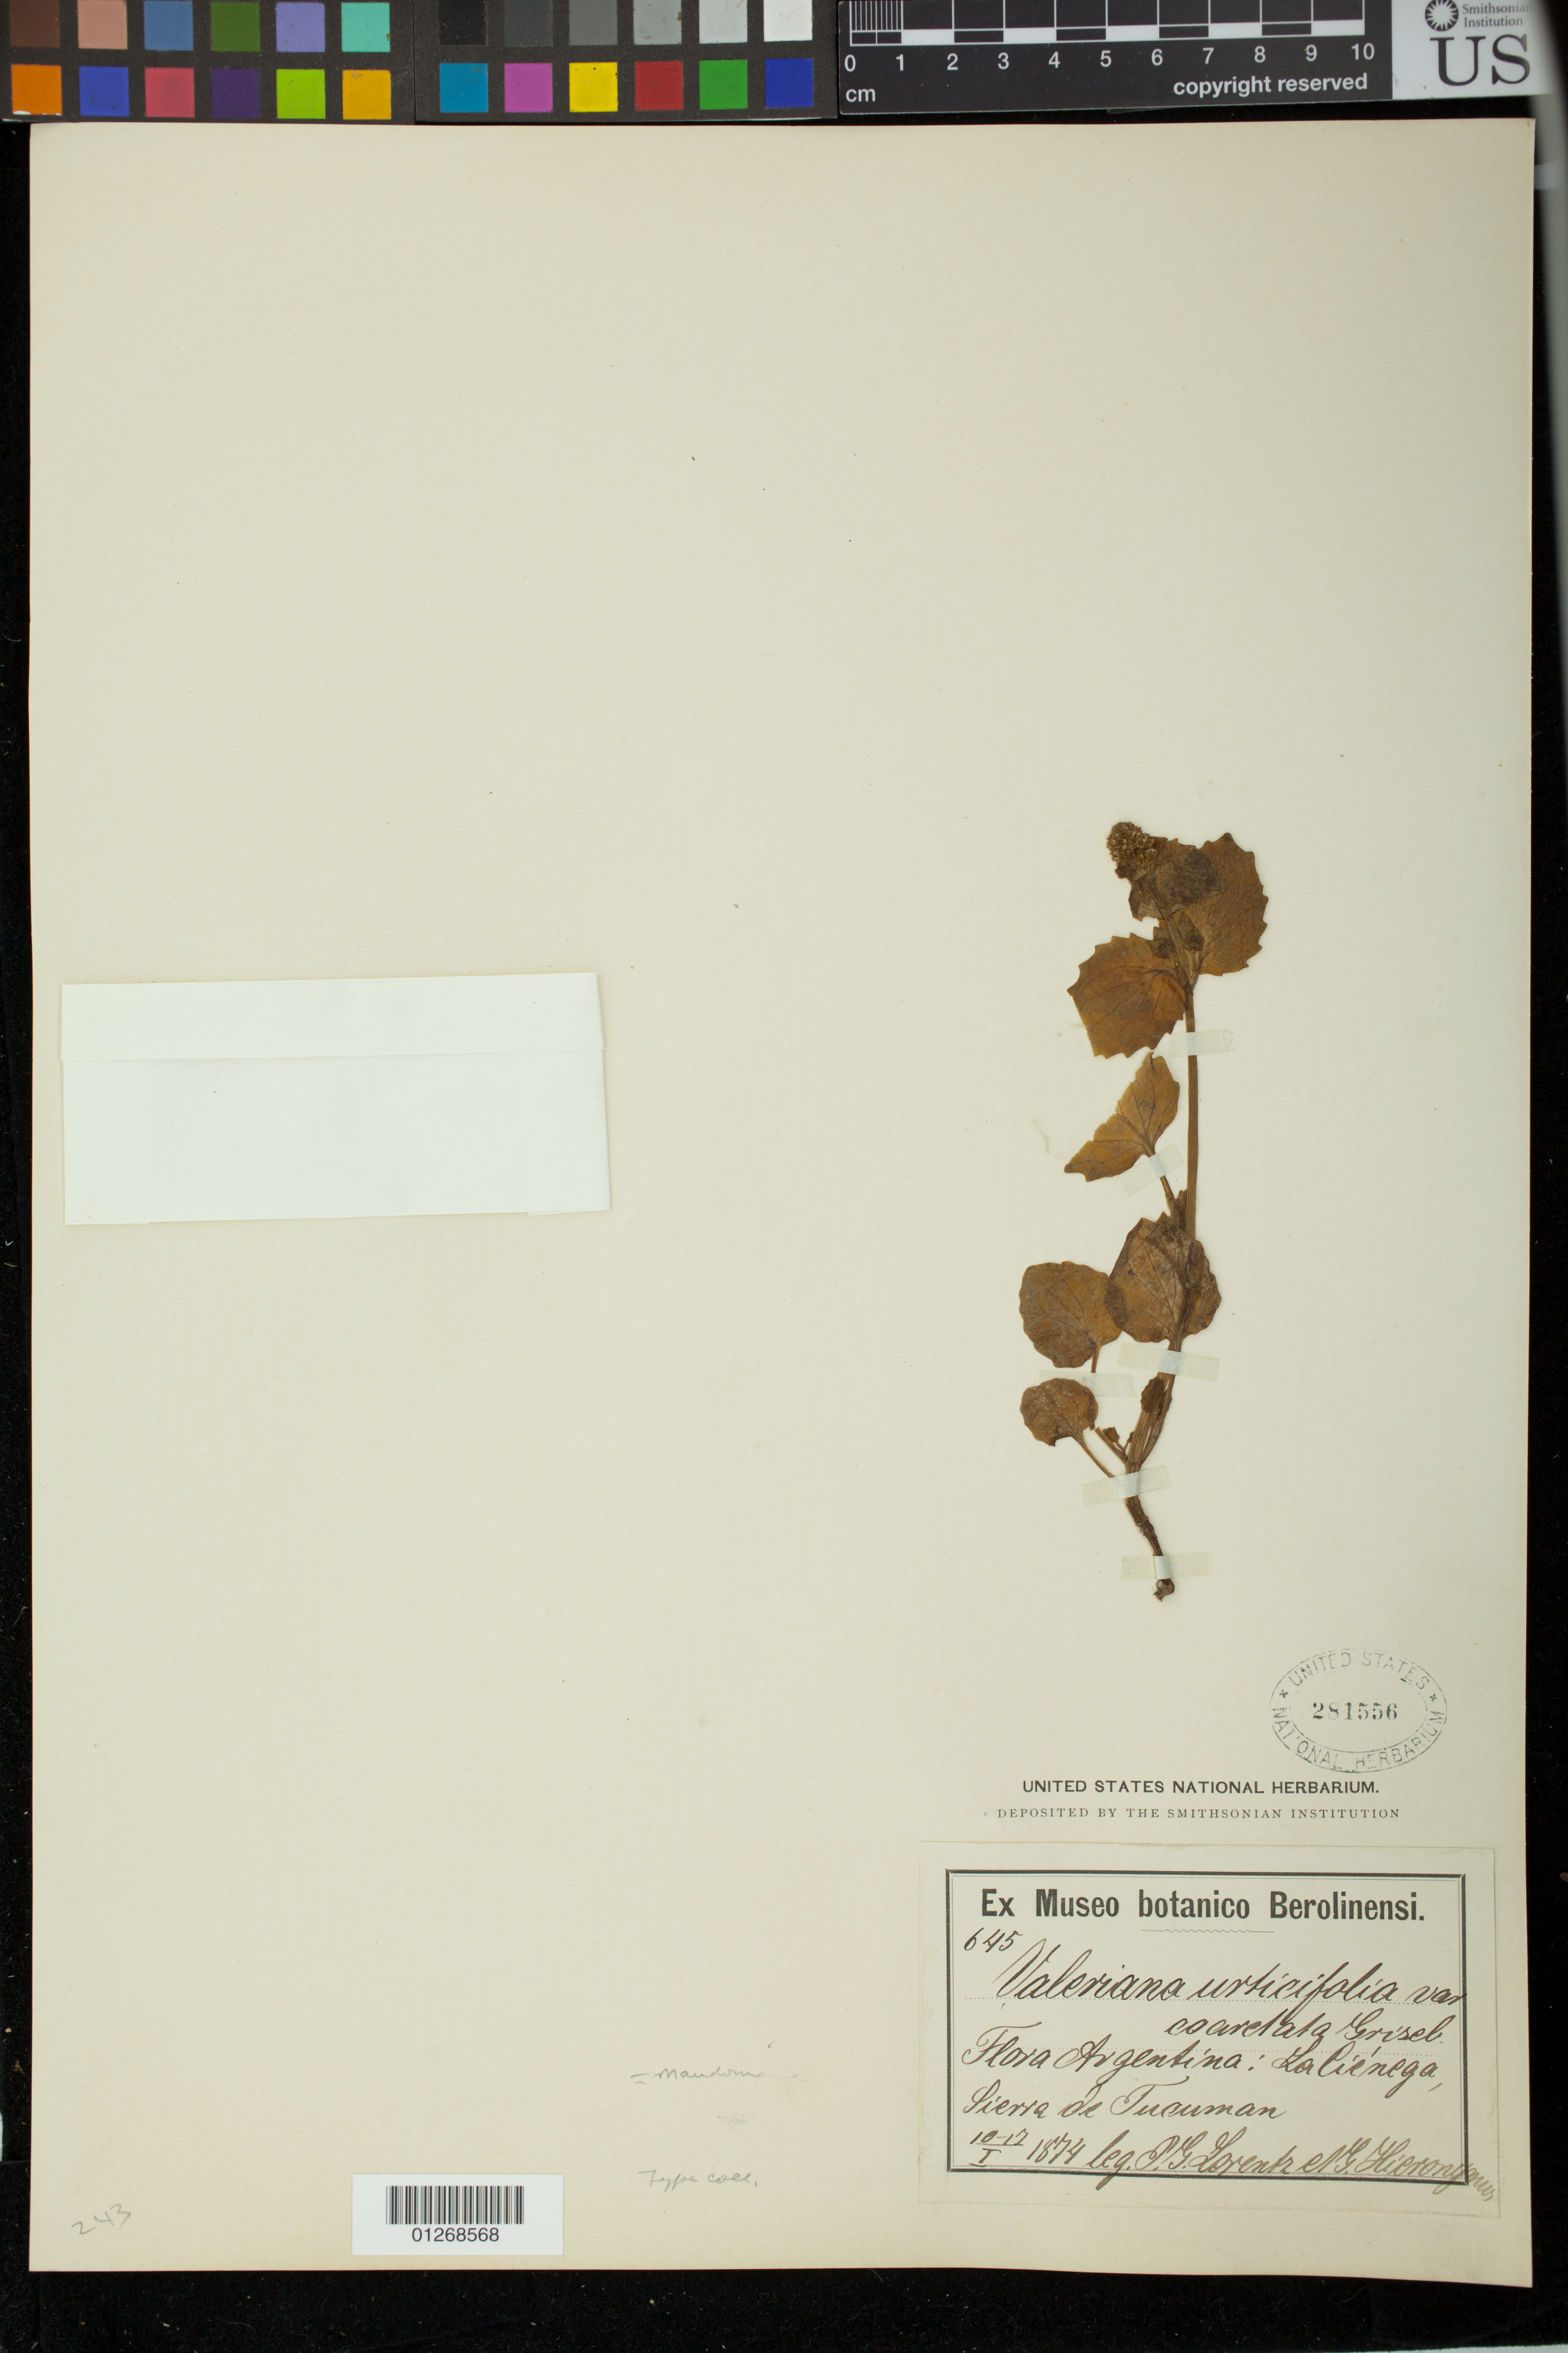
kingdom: Plantae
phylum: Tracheophyta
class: Magnoliopsida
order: Dipsacales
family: Caprifoliaceae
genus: Valeriana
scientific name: Valeriana urticifolia var. coarctata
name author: Griseb.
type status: Possible Type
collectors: P. G. Lorentz & G. H. Hieronymus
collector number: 645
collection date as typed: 10 Jan 1874 to 17 Jan 1874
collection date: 1874-01-10/1874-01-17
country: Argentina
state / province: Tucumán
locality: La Cienega, Sierra de Tucuman.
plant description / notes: Probably a type, but protologue does not cite collection number (only "pr. Cienaga")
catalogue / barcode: US 281556